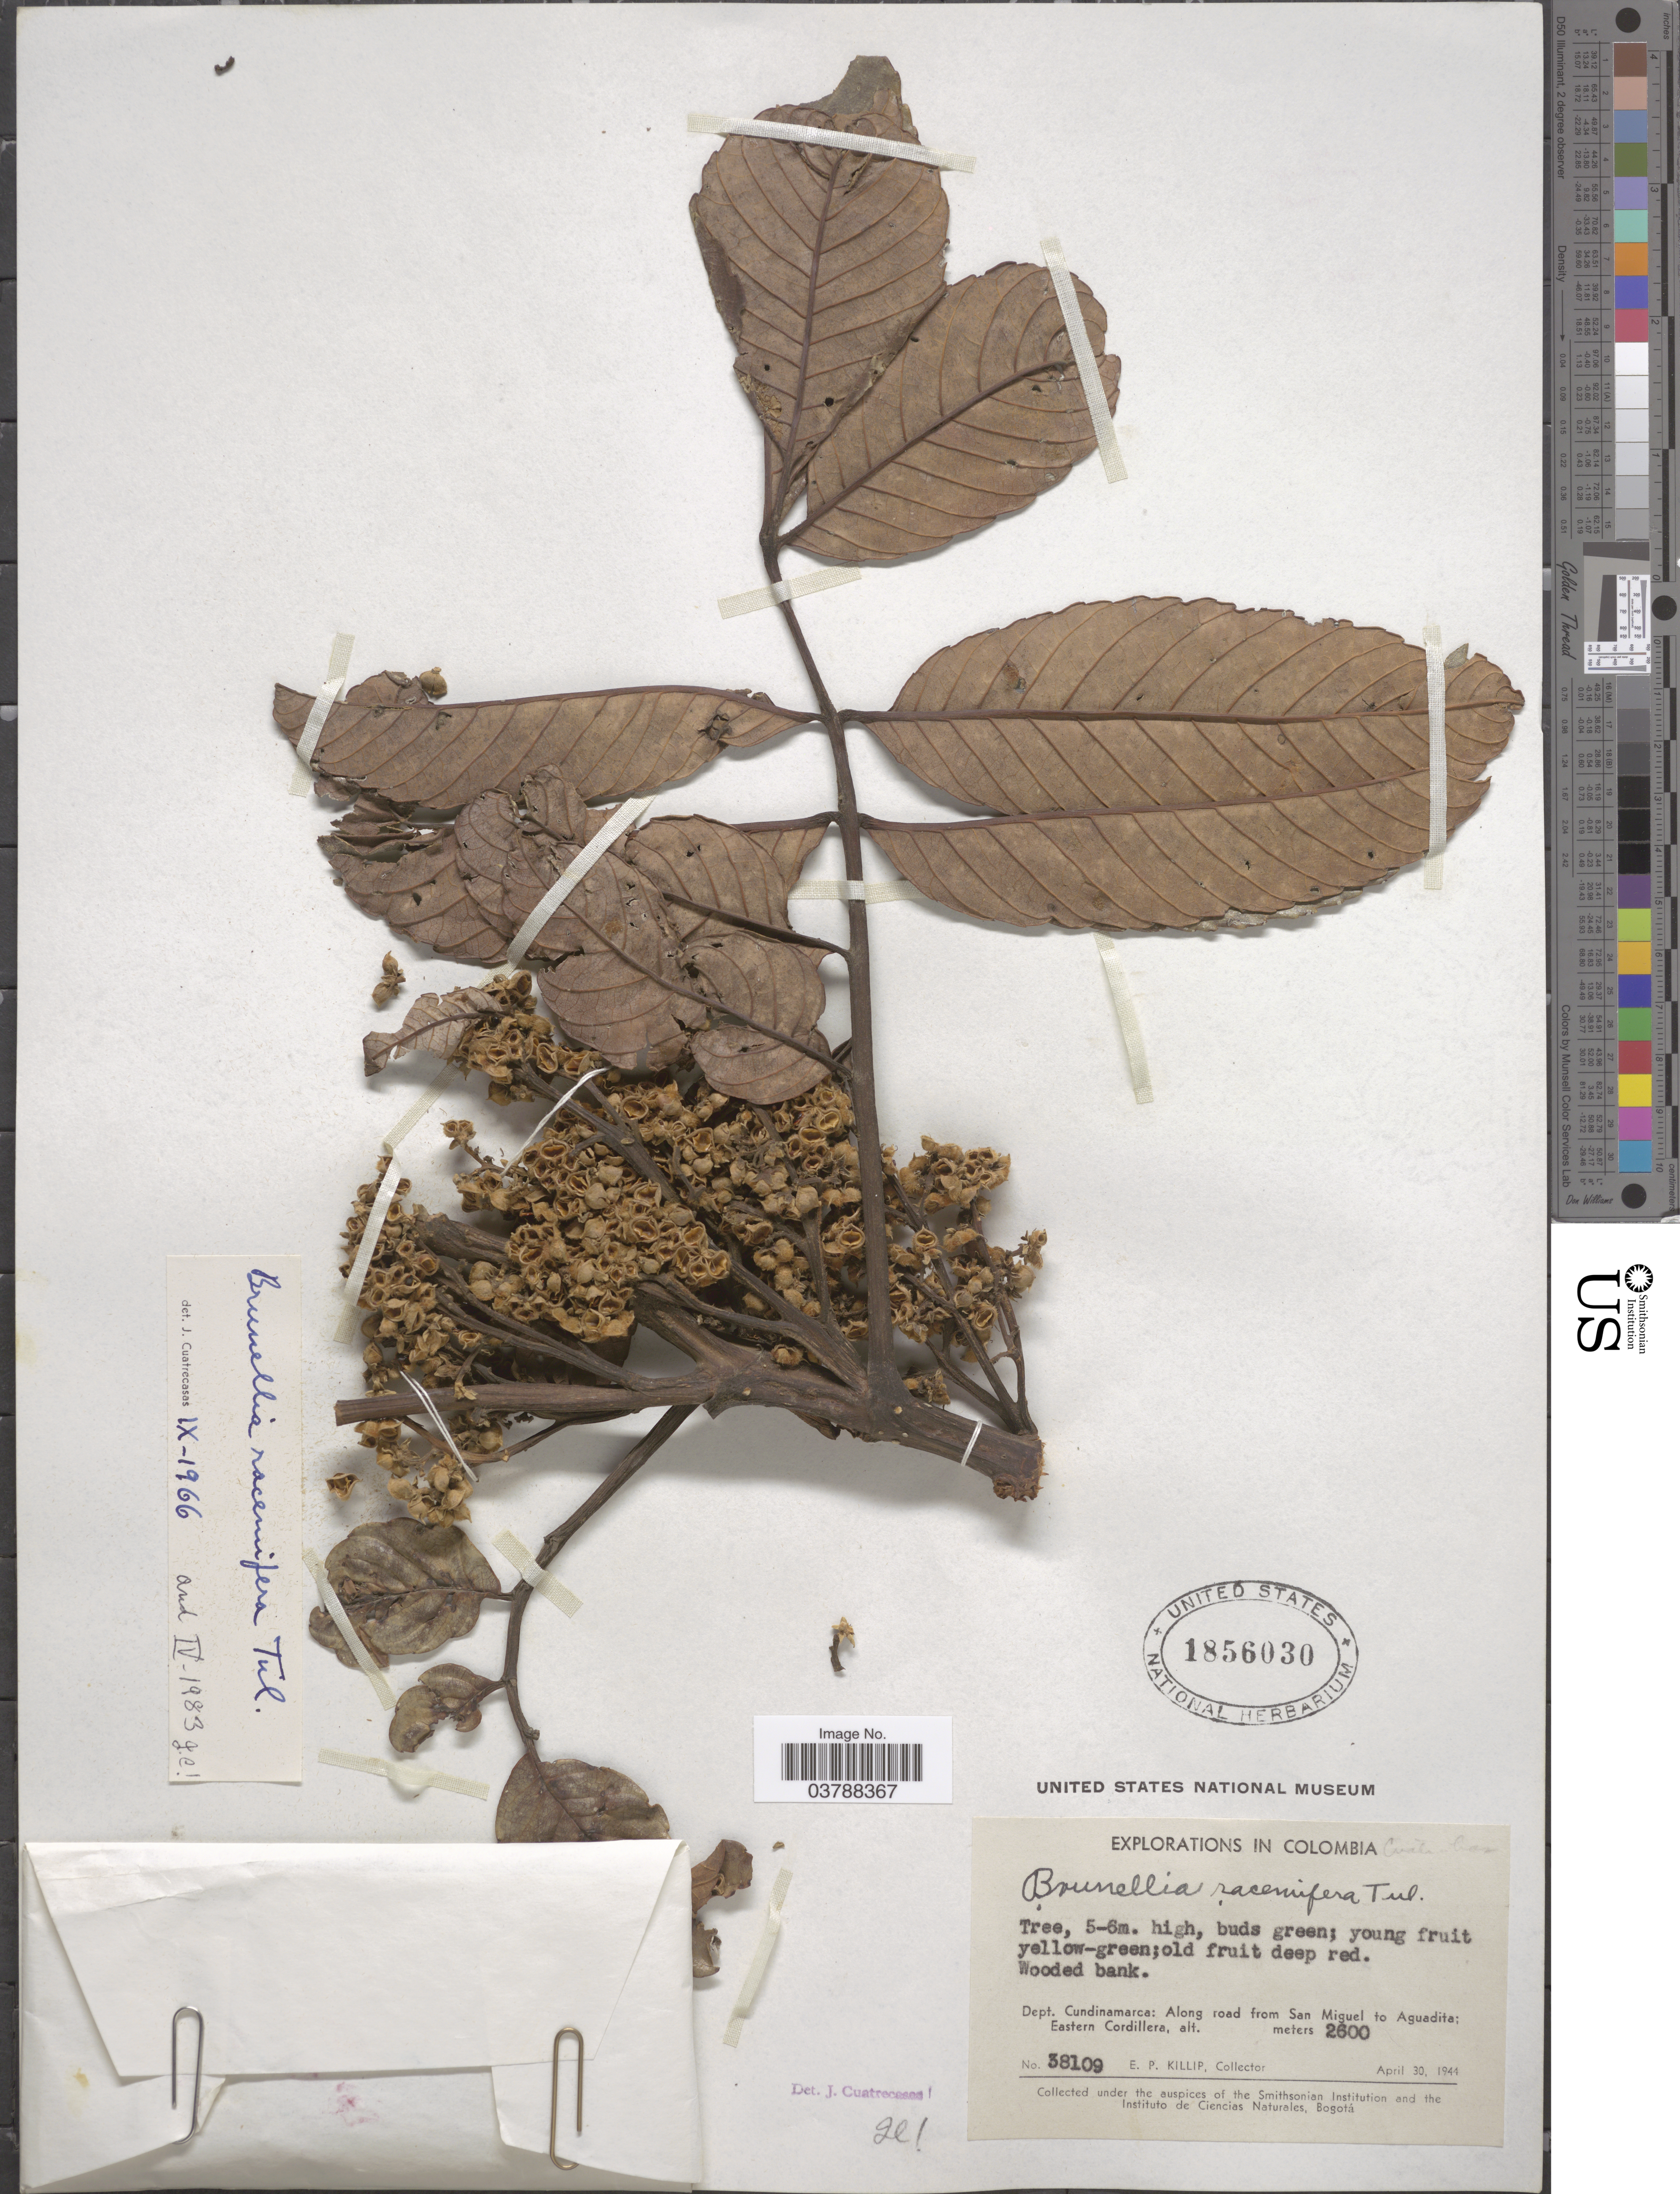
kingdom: Plantae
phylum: Tracheophyta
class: Magnoliopsida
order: Oxalidales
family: Brunelliaceae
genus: Brunellia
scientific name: Brunellia racemifera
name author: Tul.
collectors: E. P. Killip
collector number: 38109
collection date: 1944-04-30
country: Colombia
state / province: Cundinamarca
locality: Dept. Cundinamarca: Along road from San Miguel to Aguadita; Eastern Cordillera.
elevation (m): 2600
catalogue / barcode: US 1856030